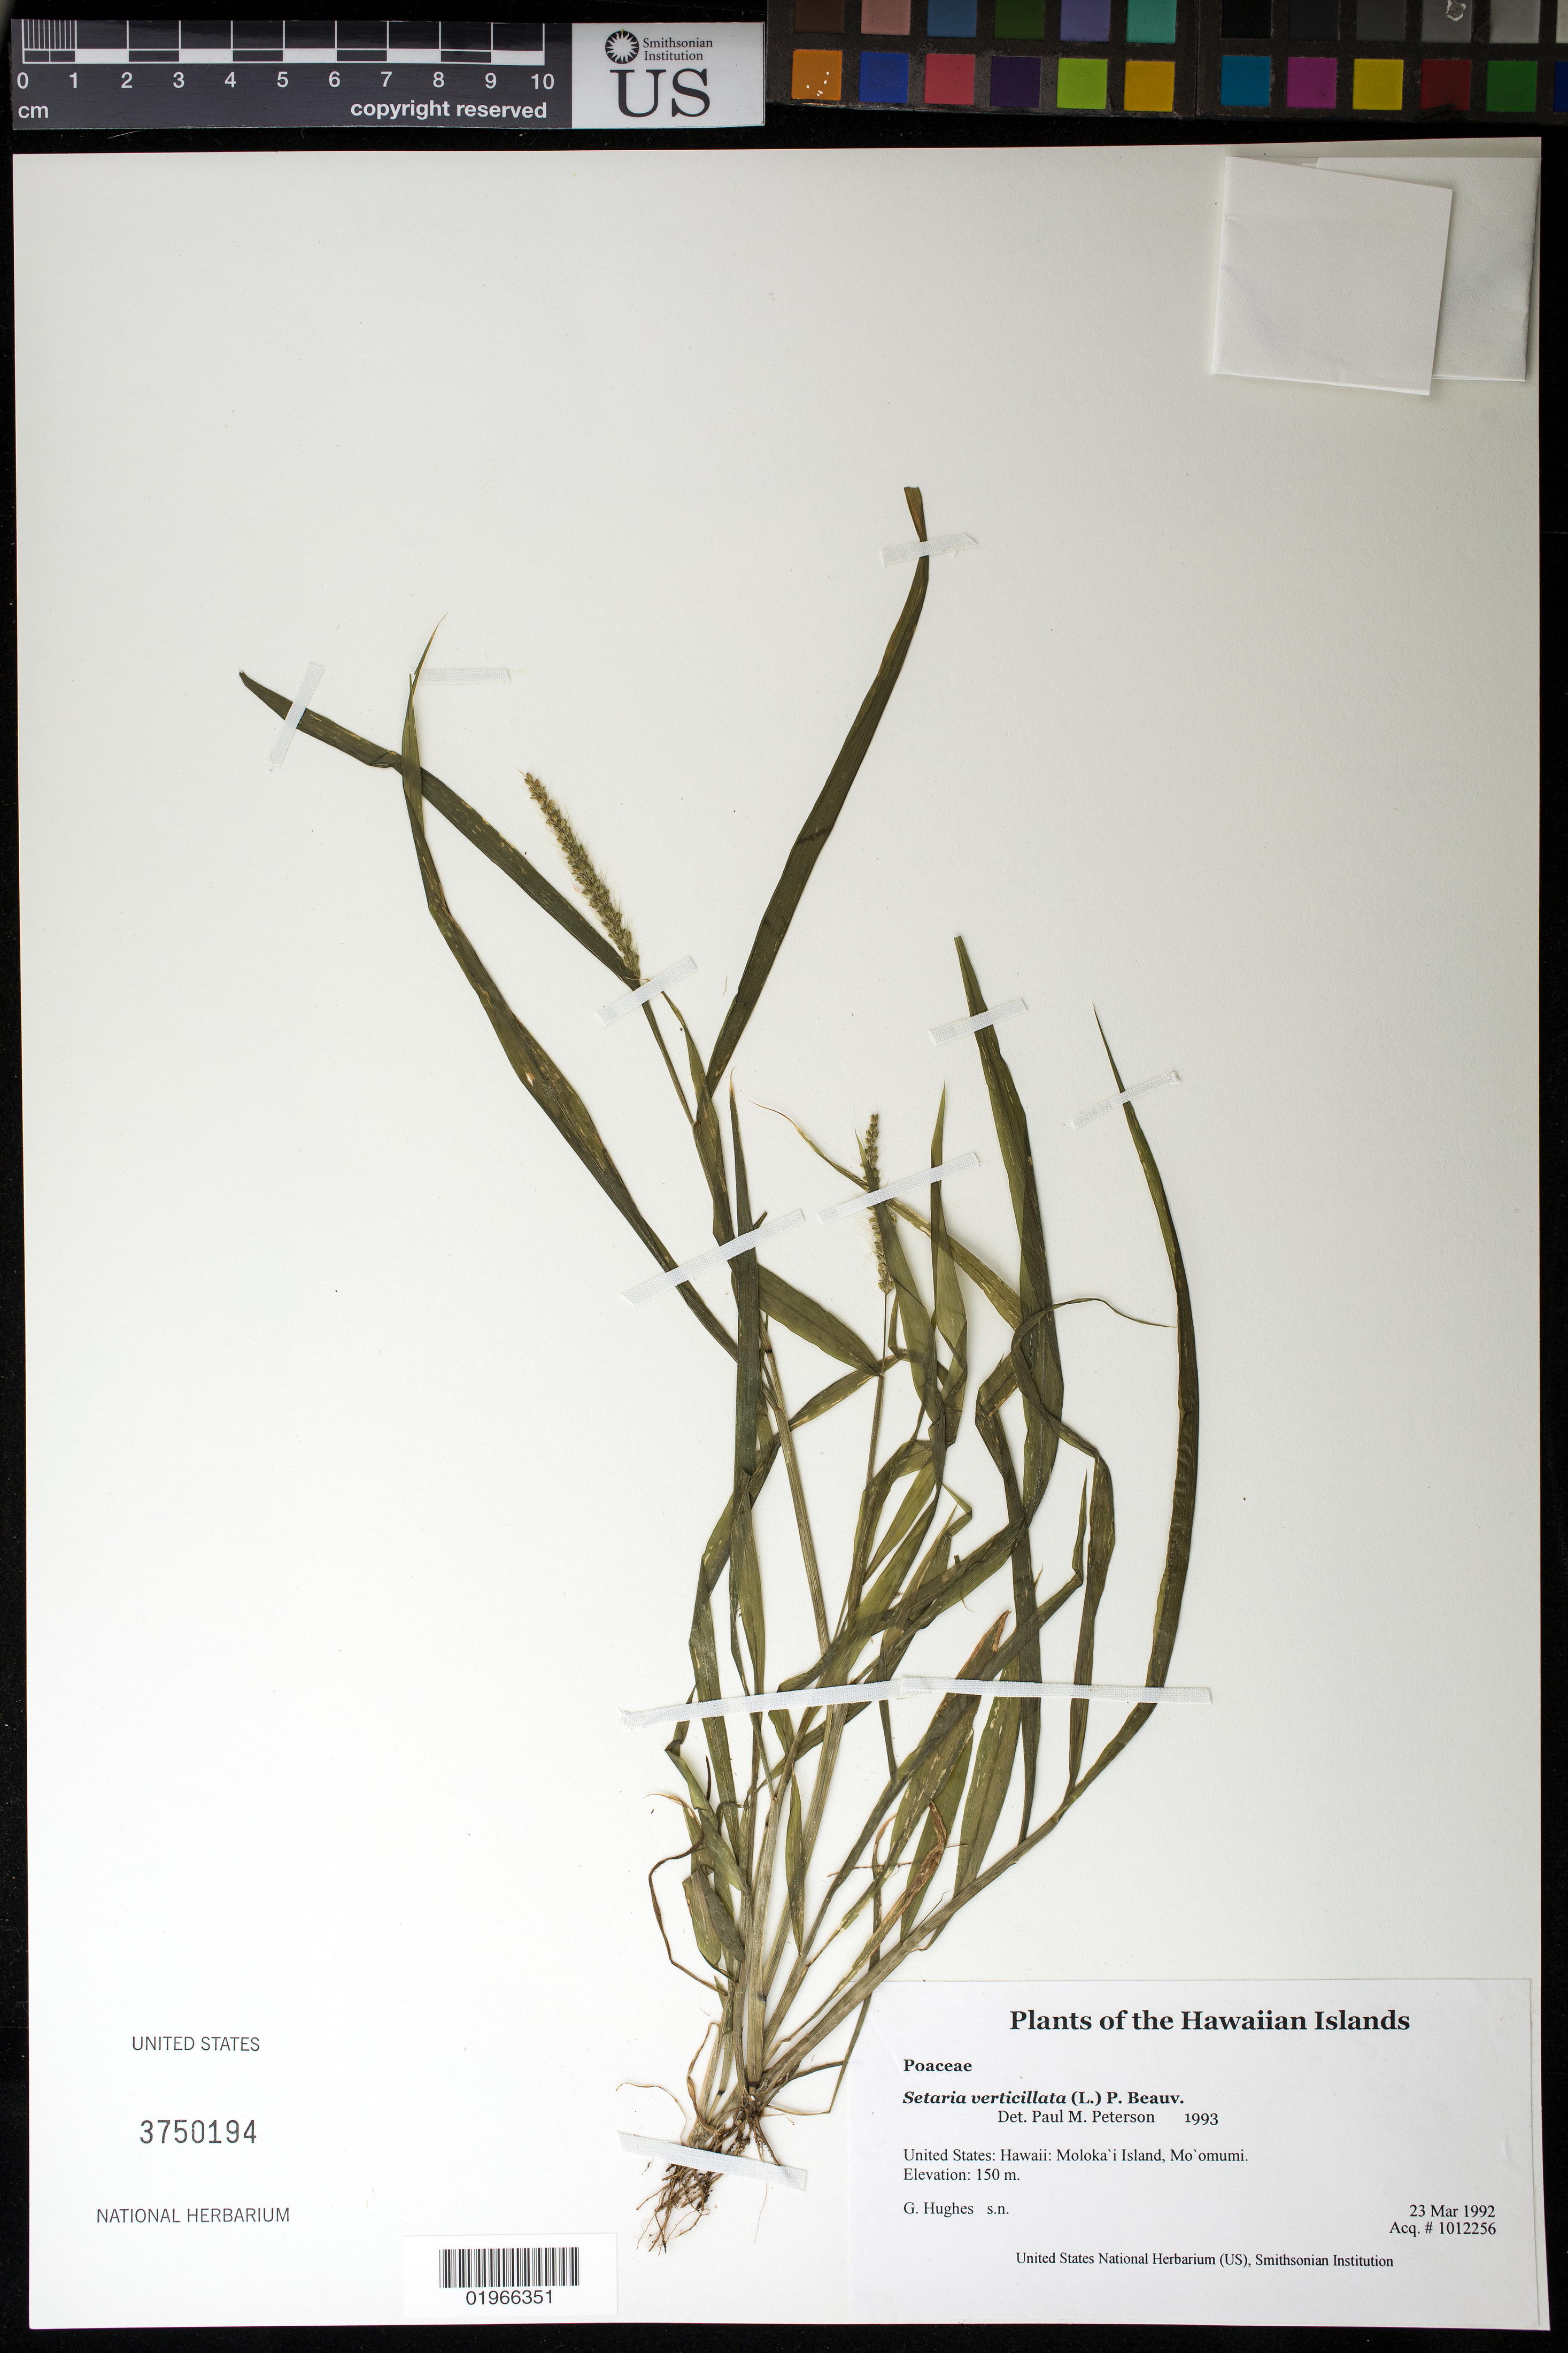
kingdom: Plantae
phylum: Tracheophyta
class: Liliopsida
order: Poales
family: Poaceae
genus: Setaria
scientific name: Setaria adhaerens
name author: (Forssk.) Chiov.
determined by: Wagner, W. L., (BOT), Smithsonian Institution - National Museum of Natural History (UNITED STATES)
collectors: G. Hughes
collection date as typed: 3-23-92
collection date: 1992-03-23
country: United States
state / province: Hawaii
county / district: Maui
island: Moloka'i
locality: Mo'omumi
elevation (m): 150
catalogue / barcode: US 3750194